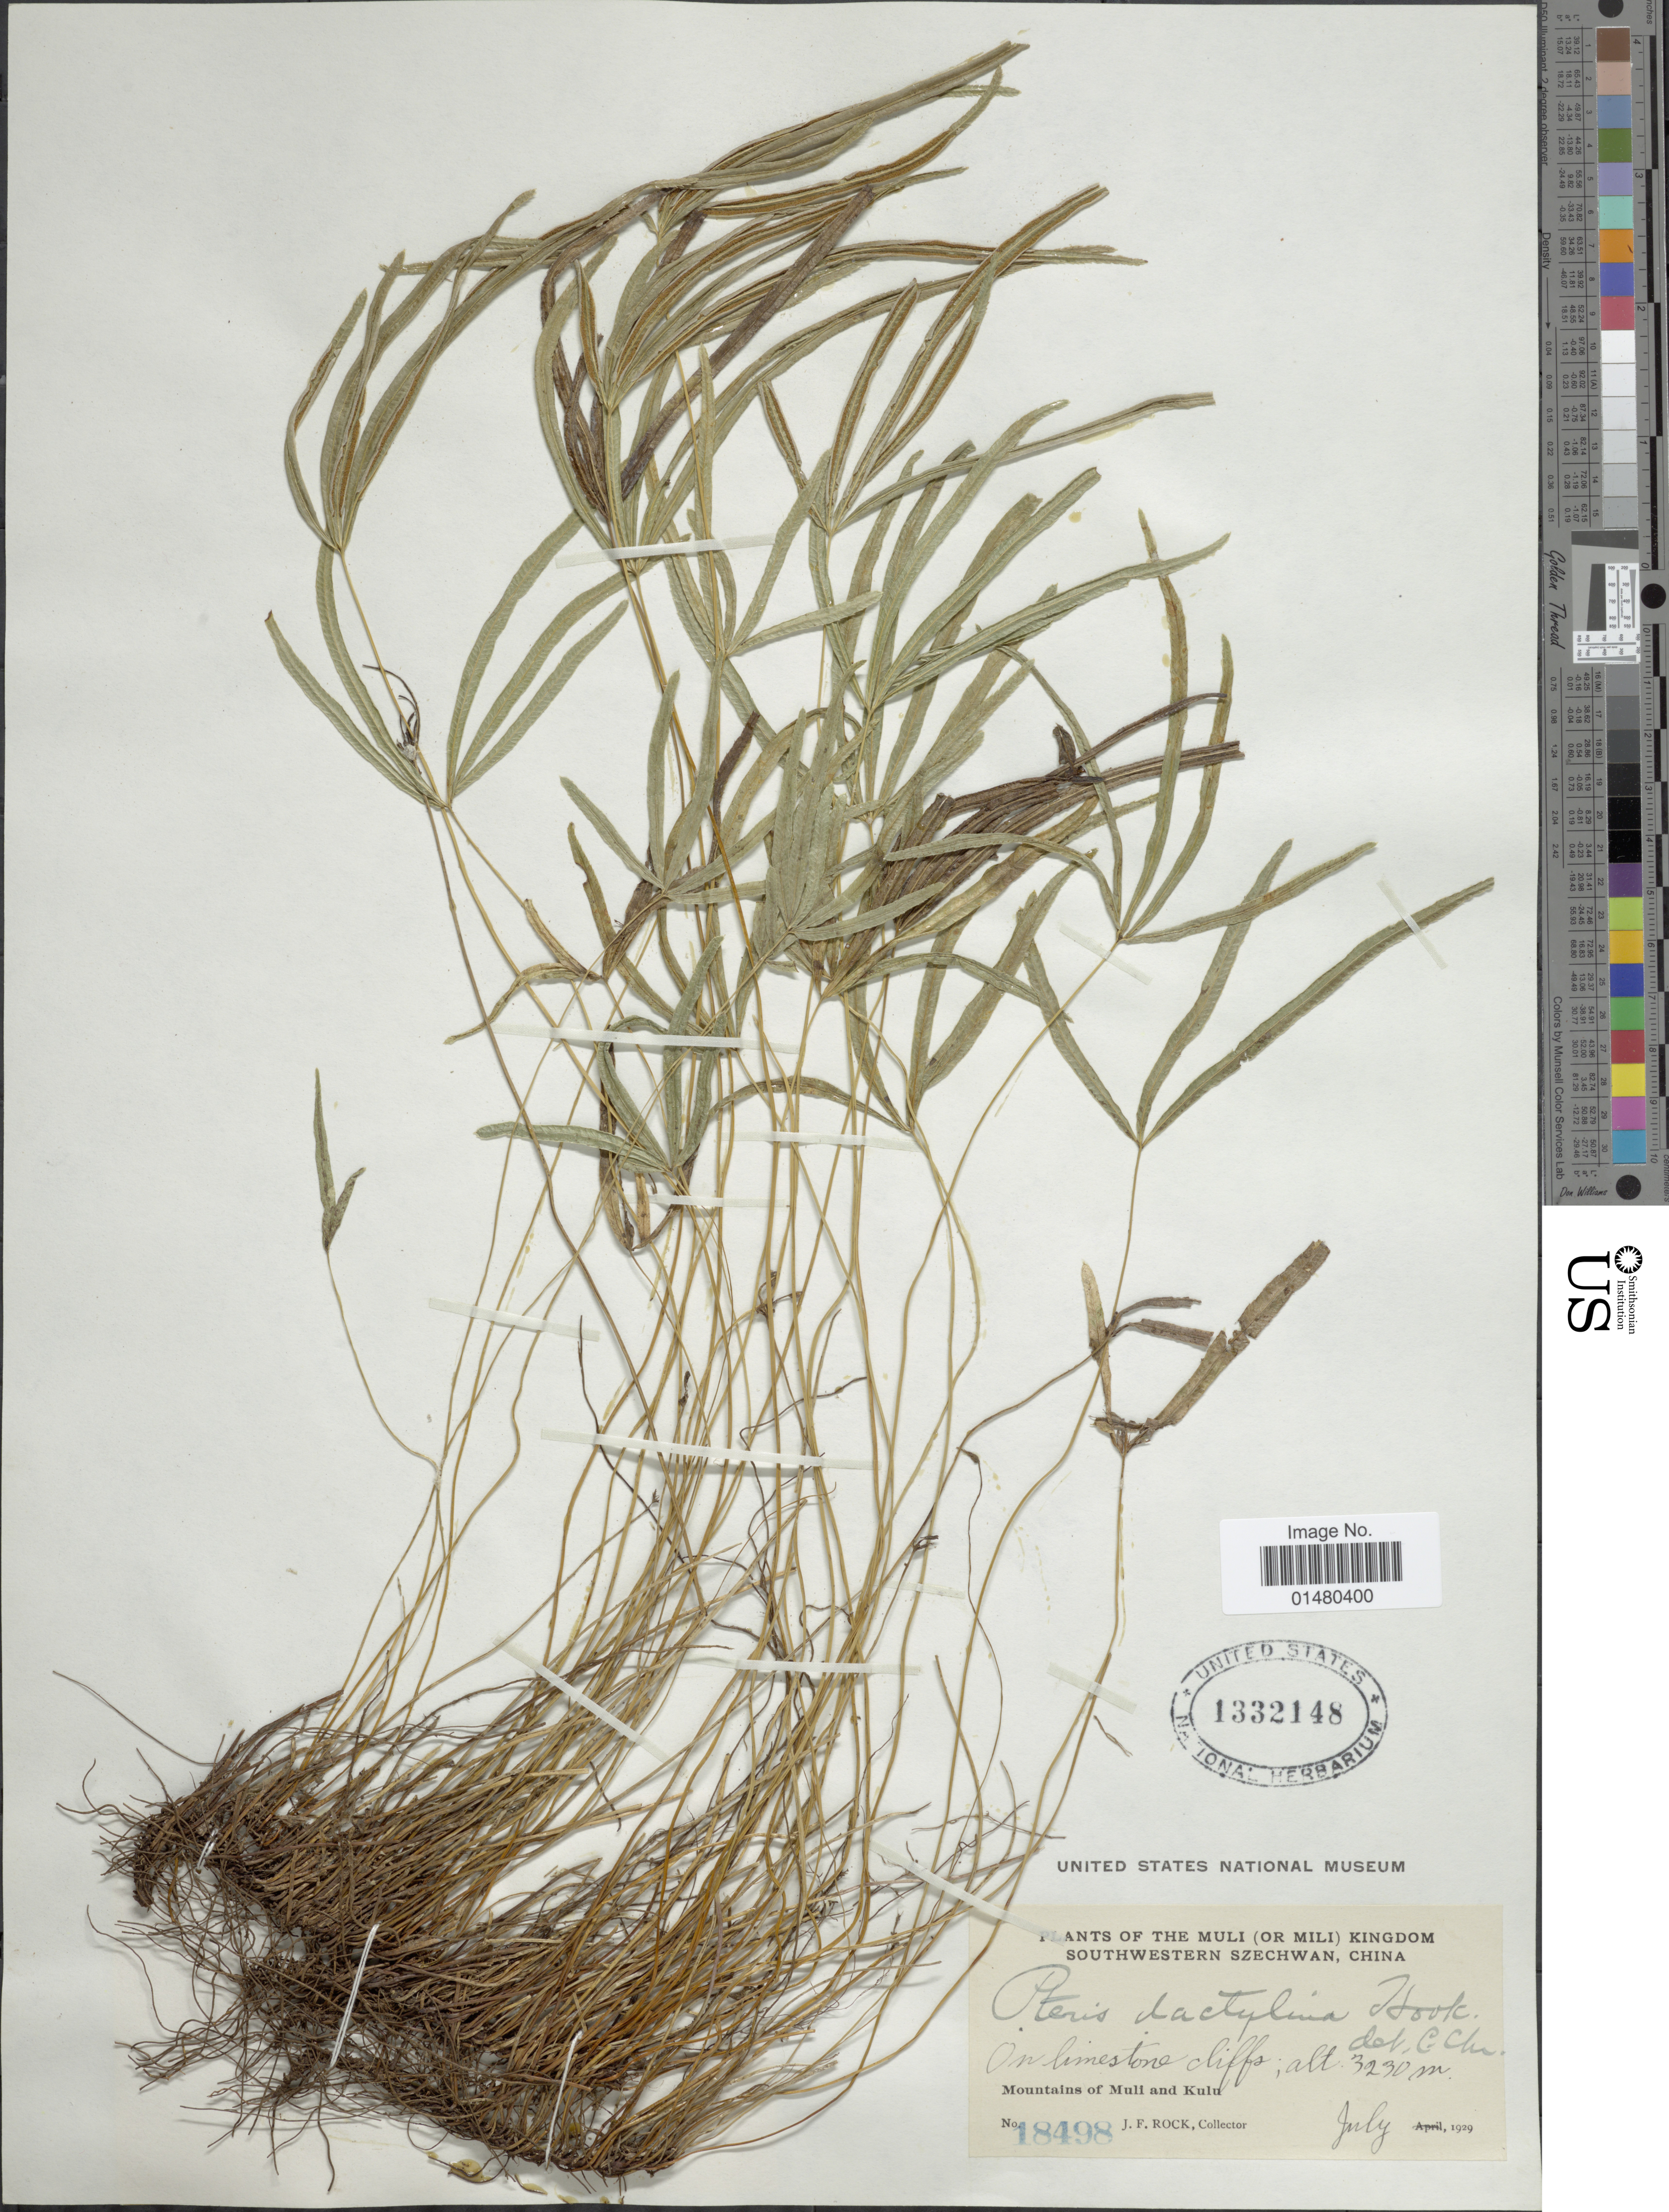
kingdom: Plantae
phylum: Tracheophyta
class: Polypodiopsida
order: Polypodiales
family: Pteridaceae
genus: Pteris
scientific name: Pteris dactylina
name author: Hook.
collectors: J. Rock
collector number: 18498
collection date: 1929-07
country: China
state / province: Sichuan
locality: The Muli (or Mili) Kingdom Southwestern Szechwan, Mountains of Muli and Kulu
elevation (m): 3230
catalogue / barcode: US 1332148